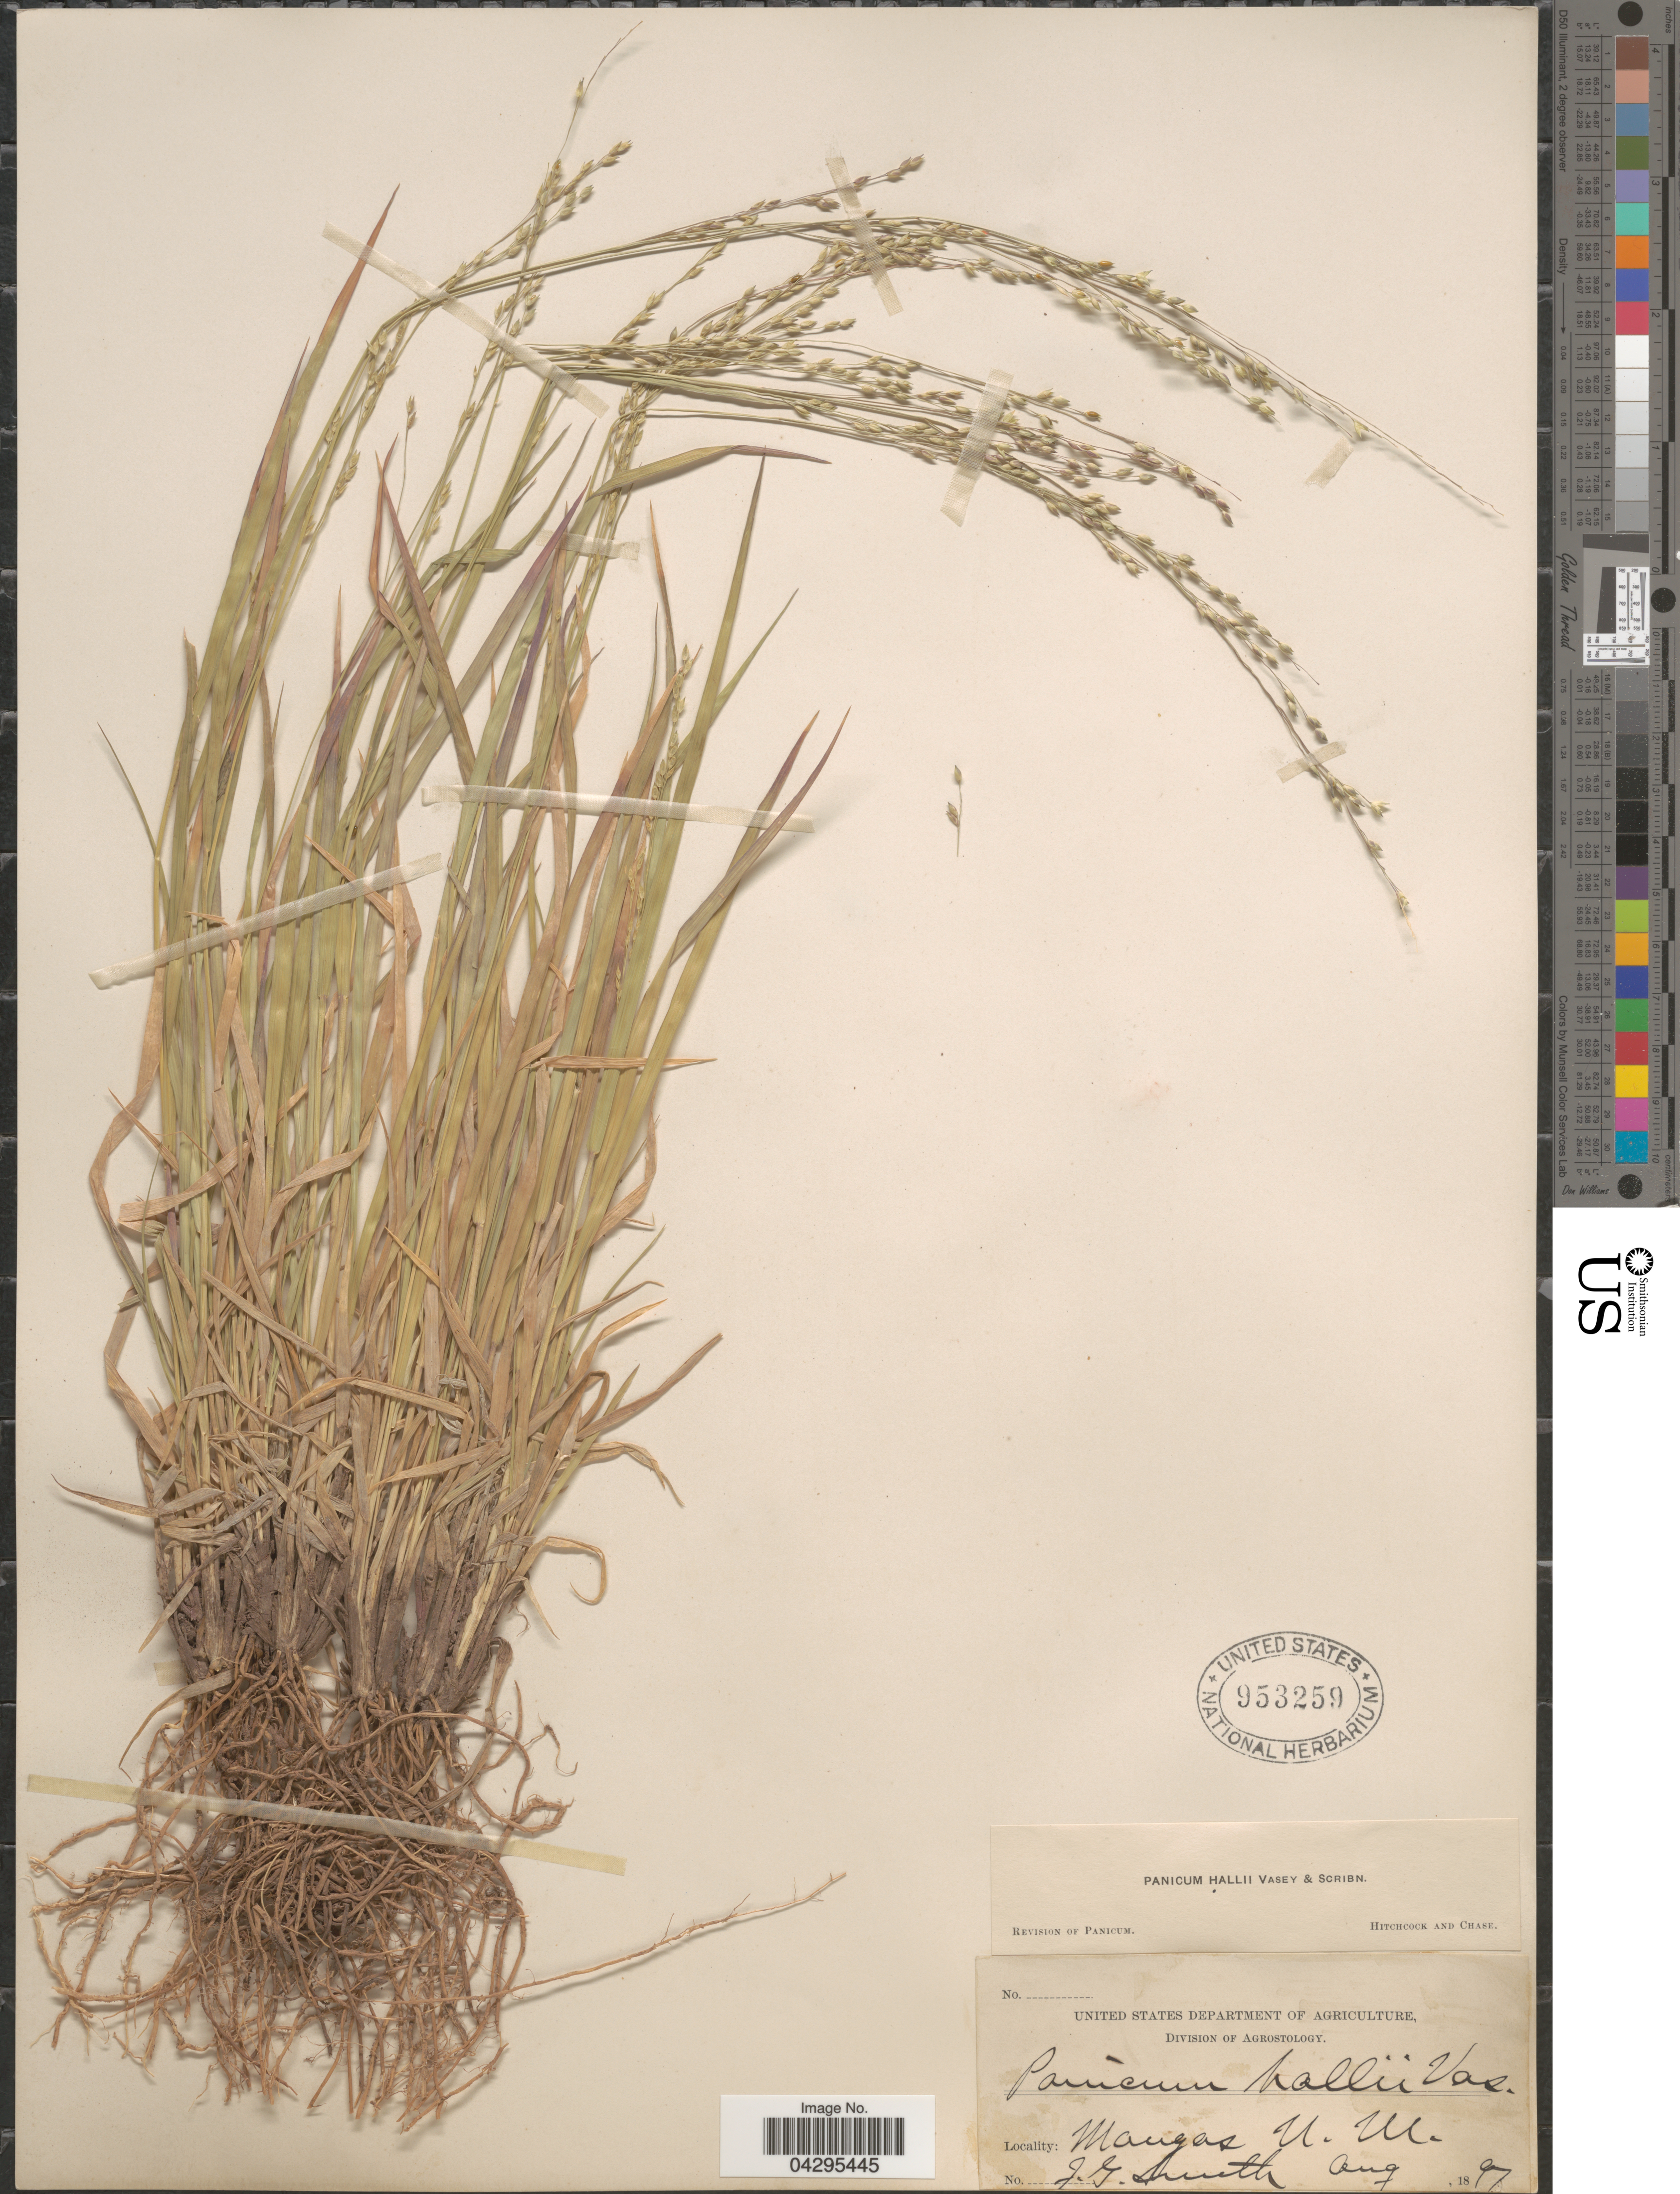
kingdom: Plantae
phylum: Tracheophyta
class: Liliopsida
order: Poales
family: Poaceae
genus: Panicum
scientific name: Panicum hallii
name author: Vasey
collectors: J. G. Smith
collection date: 1897-08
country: United States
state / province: New Mexico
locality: Mangas.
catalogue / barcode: US 953259